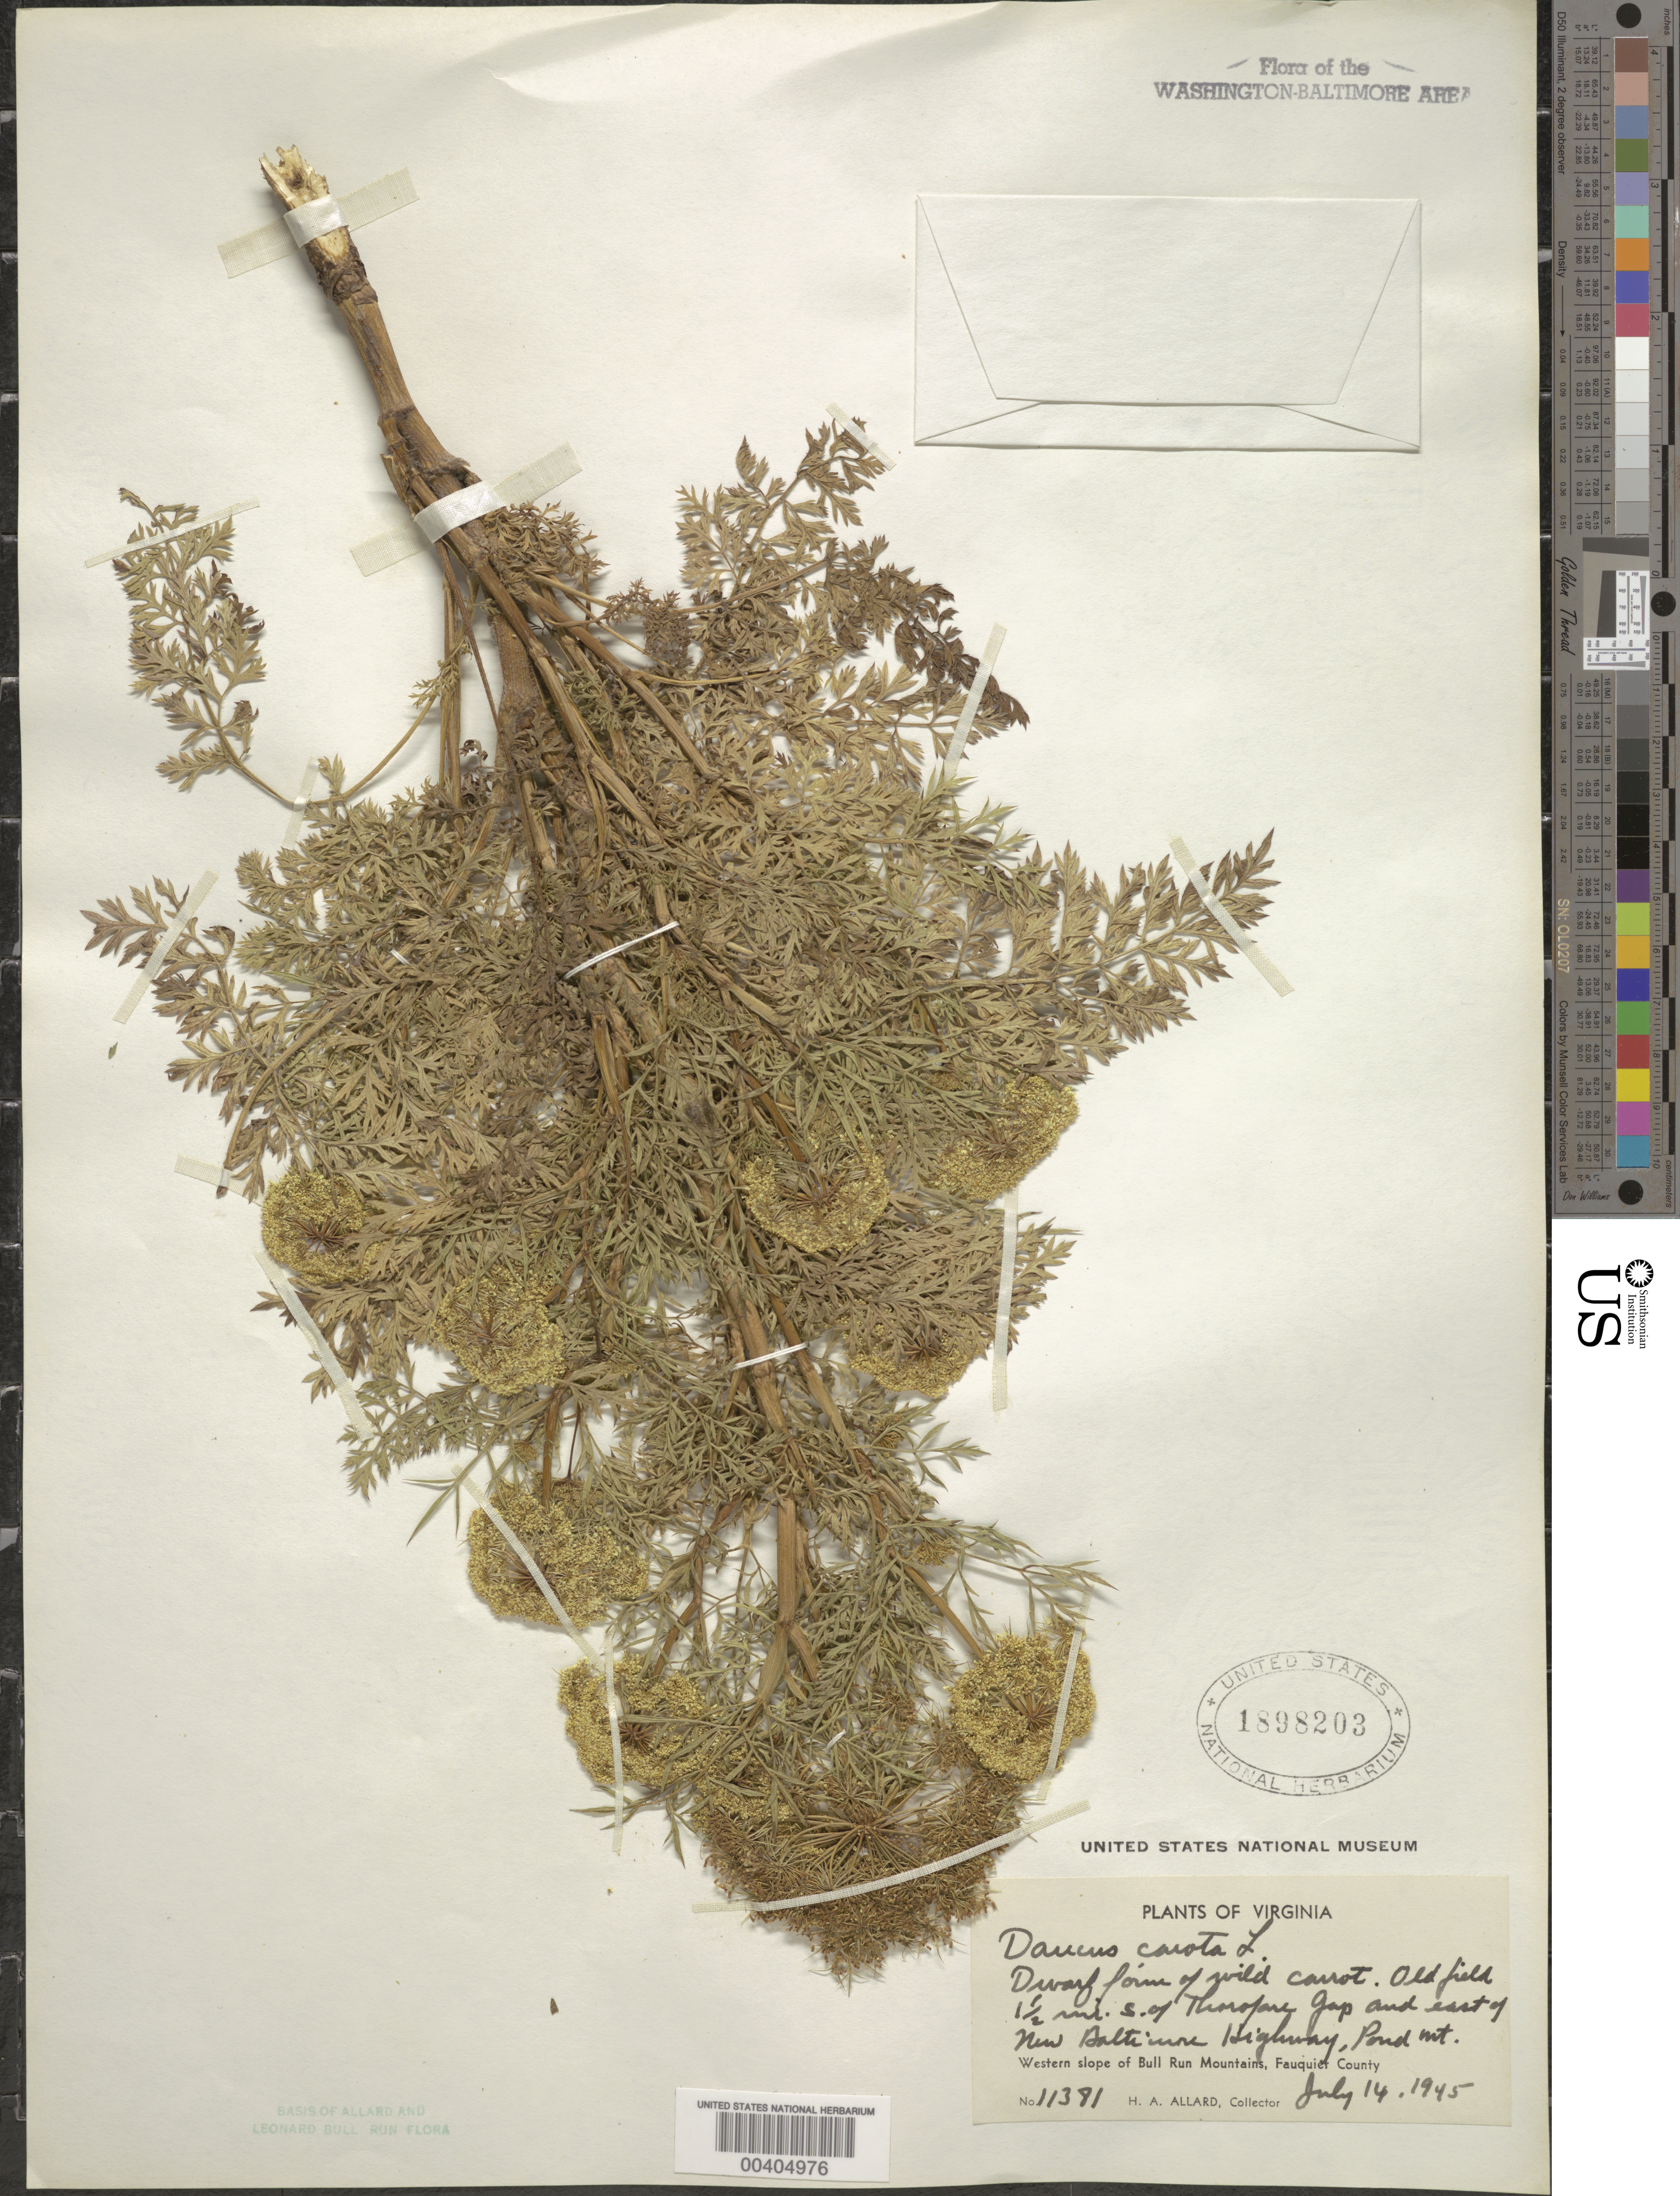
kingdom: Plantae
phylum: Tracheophyta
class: Magnoliopsida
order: Apiales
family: Apiaceae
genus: Daucus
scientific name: Daucus carota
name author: L.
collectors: H. A. Allard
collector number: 11381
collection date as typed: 14 Jul 1945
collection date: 1945-07-14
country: United States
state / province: Virginia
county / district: Fauquier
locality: South of Thorofare Gap and east of New Baltimore Highway, Pond Mt.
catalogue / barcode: US 1898203